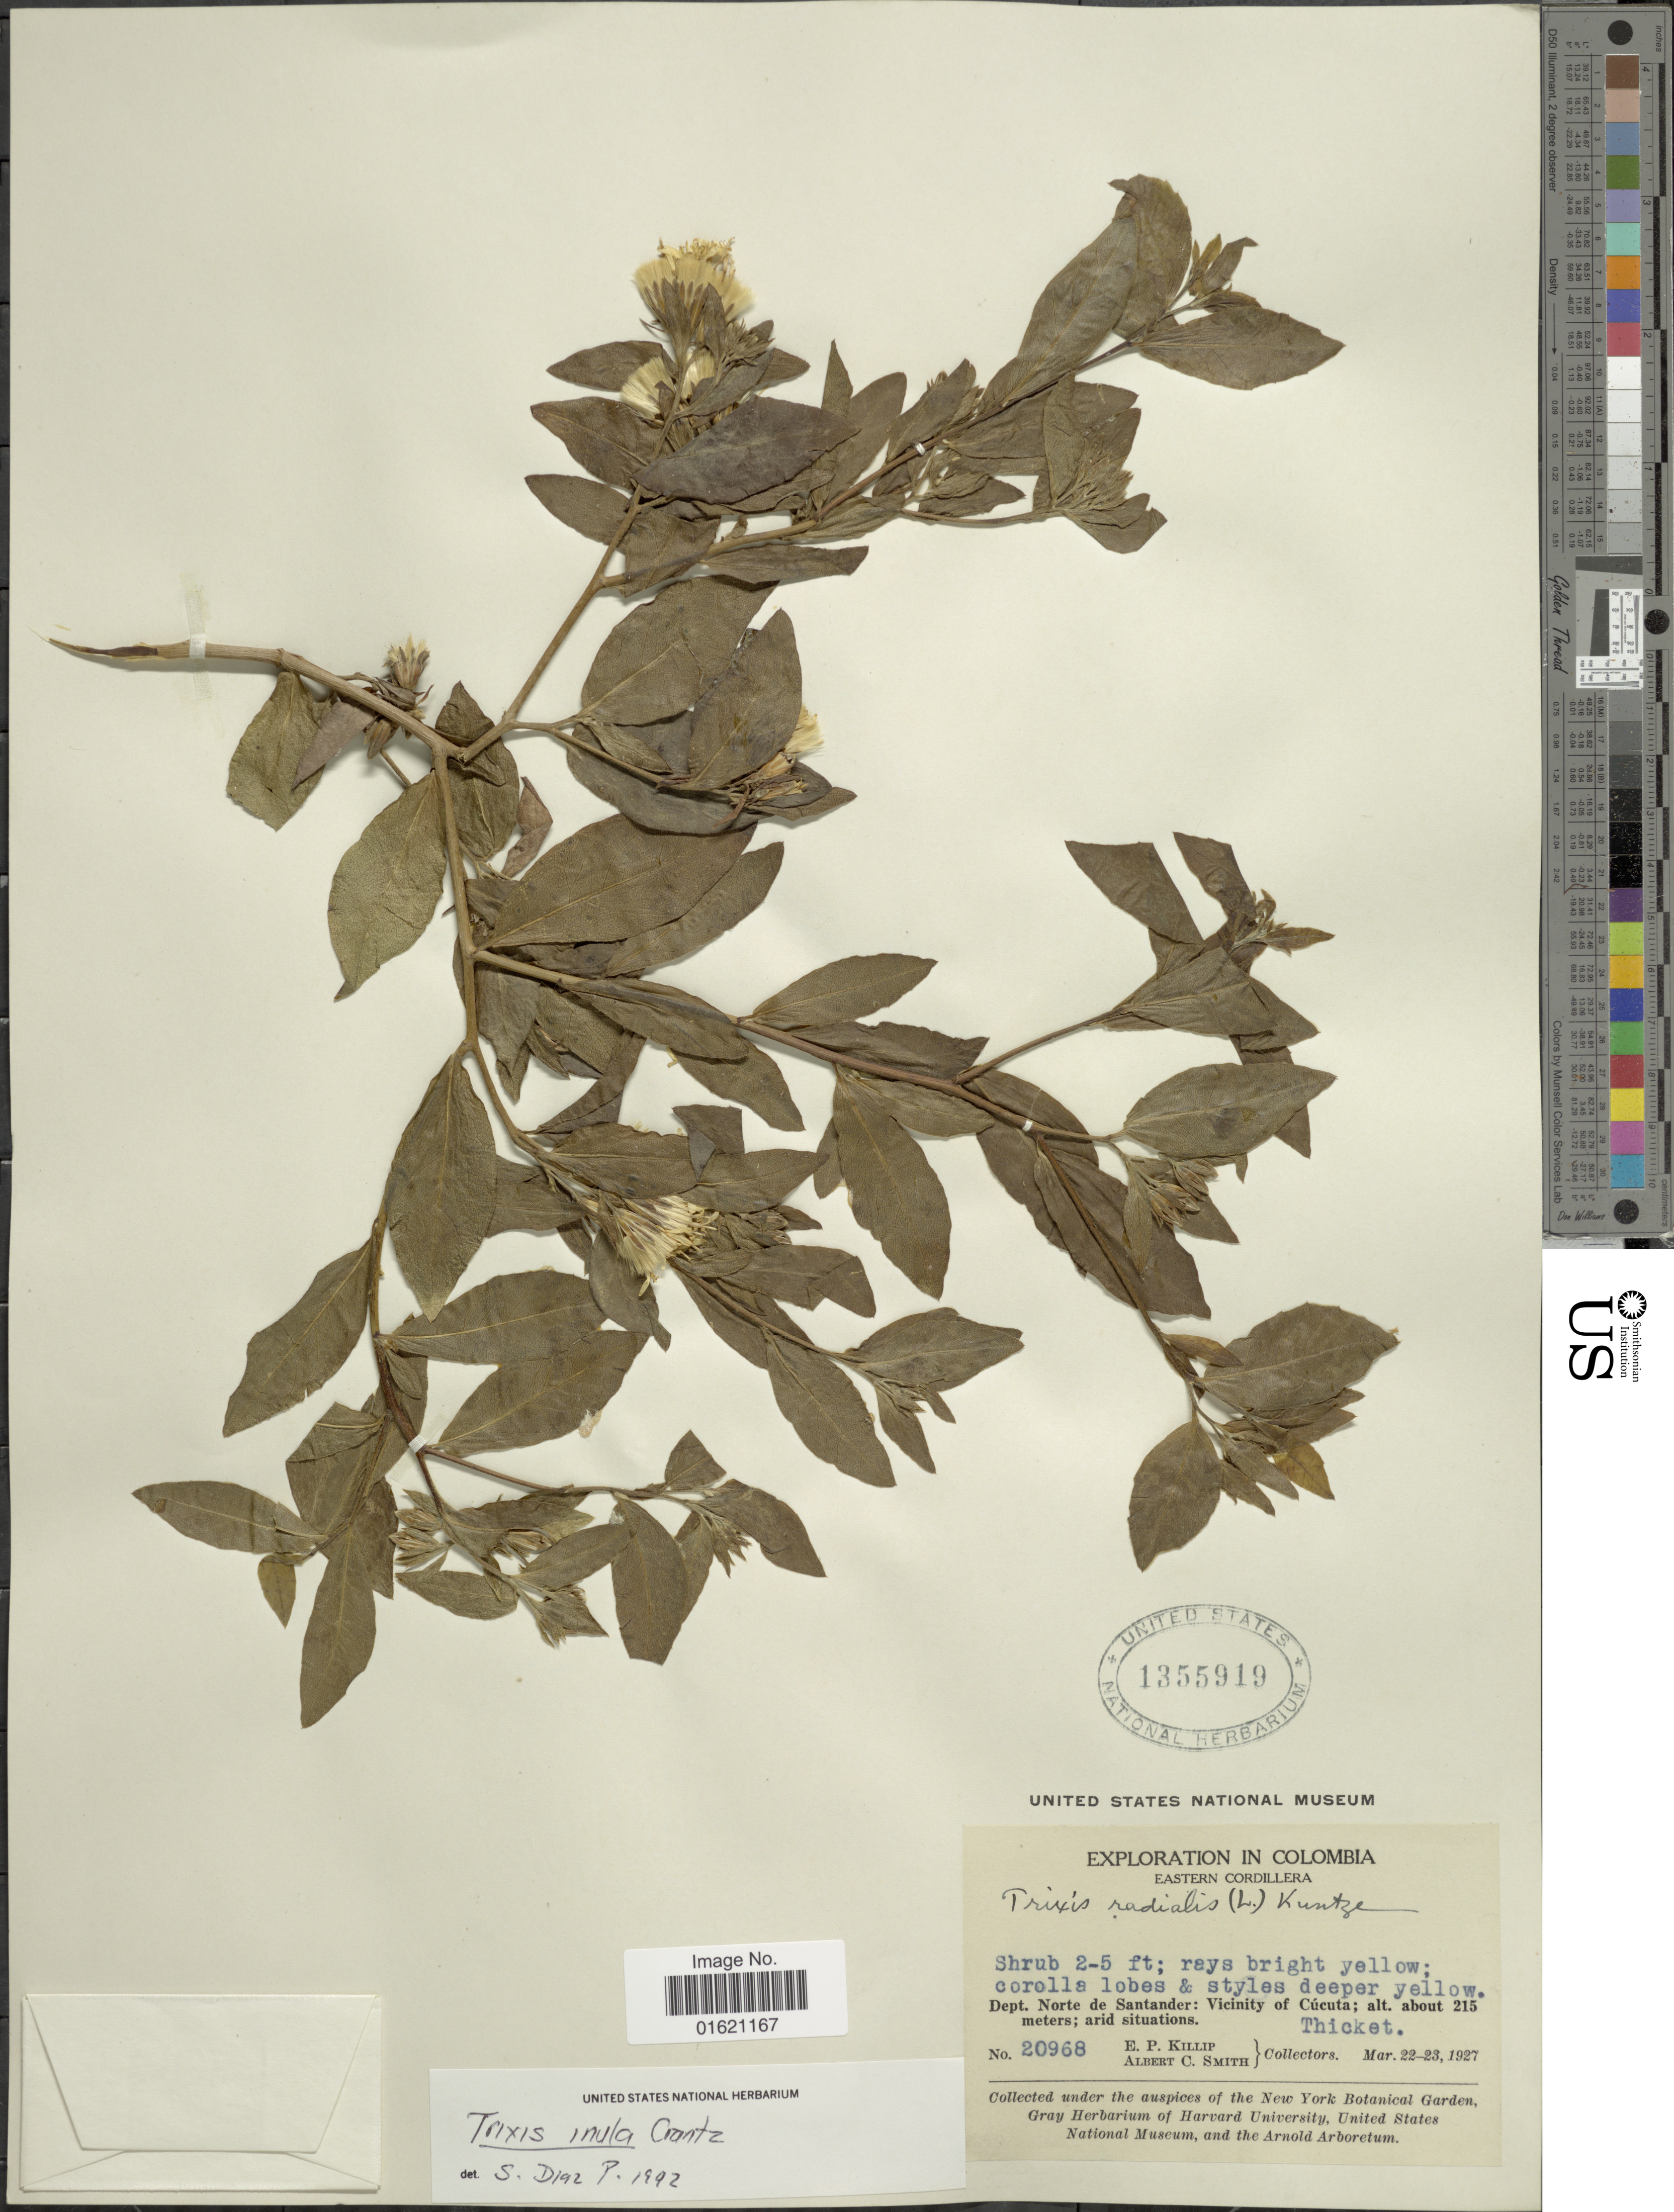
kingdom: Plantae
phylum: Tracheophyta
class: Magnoliopsida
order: Asterales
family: Asteraceae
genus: Trixis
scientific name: Trixis inula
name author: Crantz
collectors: E. P. Killip & A. C. Smith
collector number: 20968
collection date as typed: Transcribed d/m/y: 22/3/19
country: Colombia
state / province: Norte de Santander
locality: Eastern Cordillera, Vicinity of Cúcuta; arid situations, Thicket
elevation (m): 215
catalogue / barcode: US 1355919